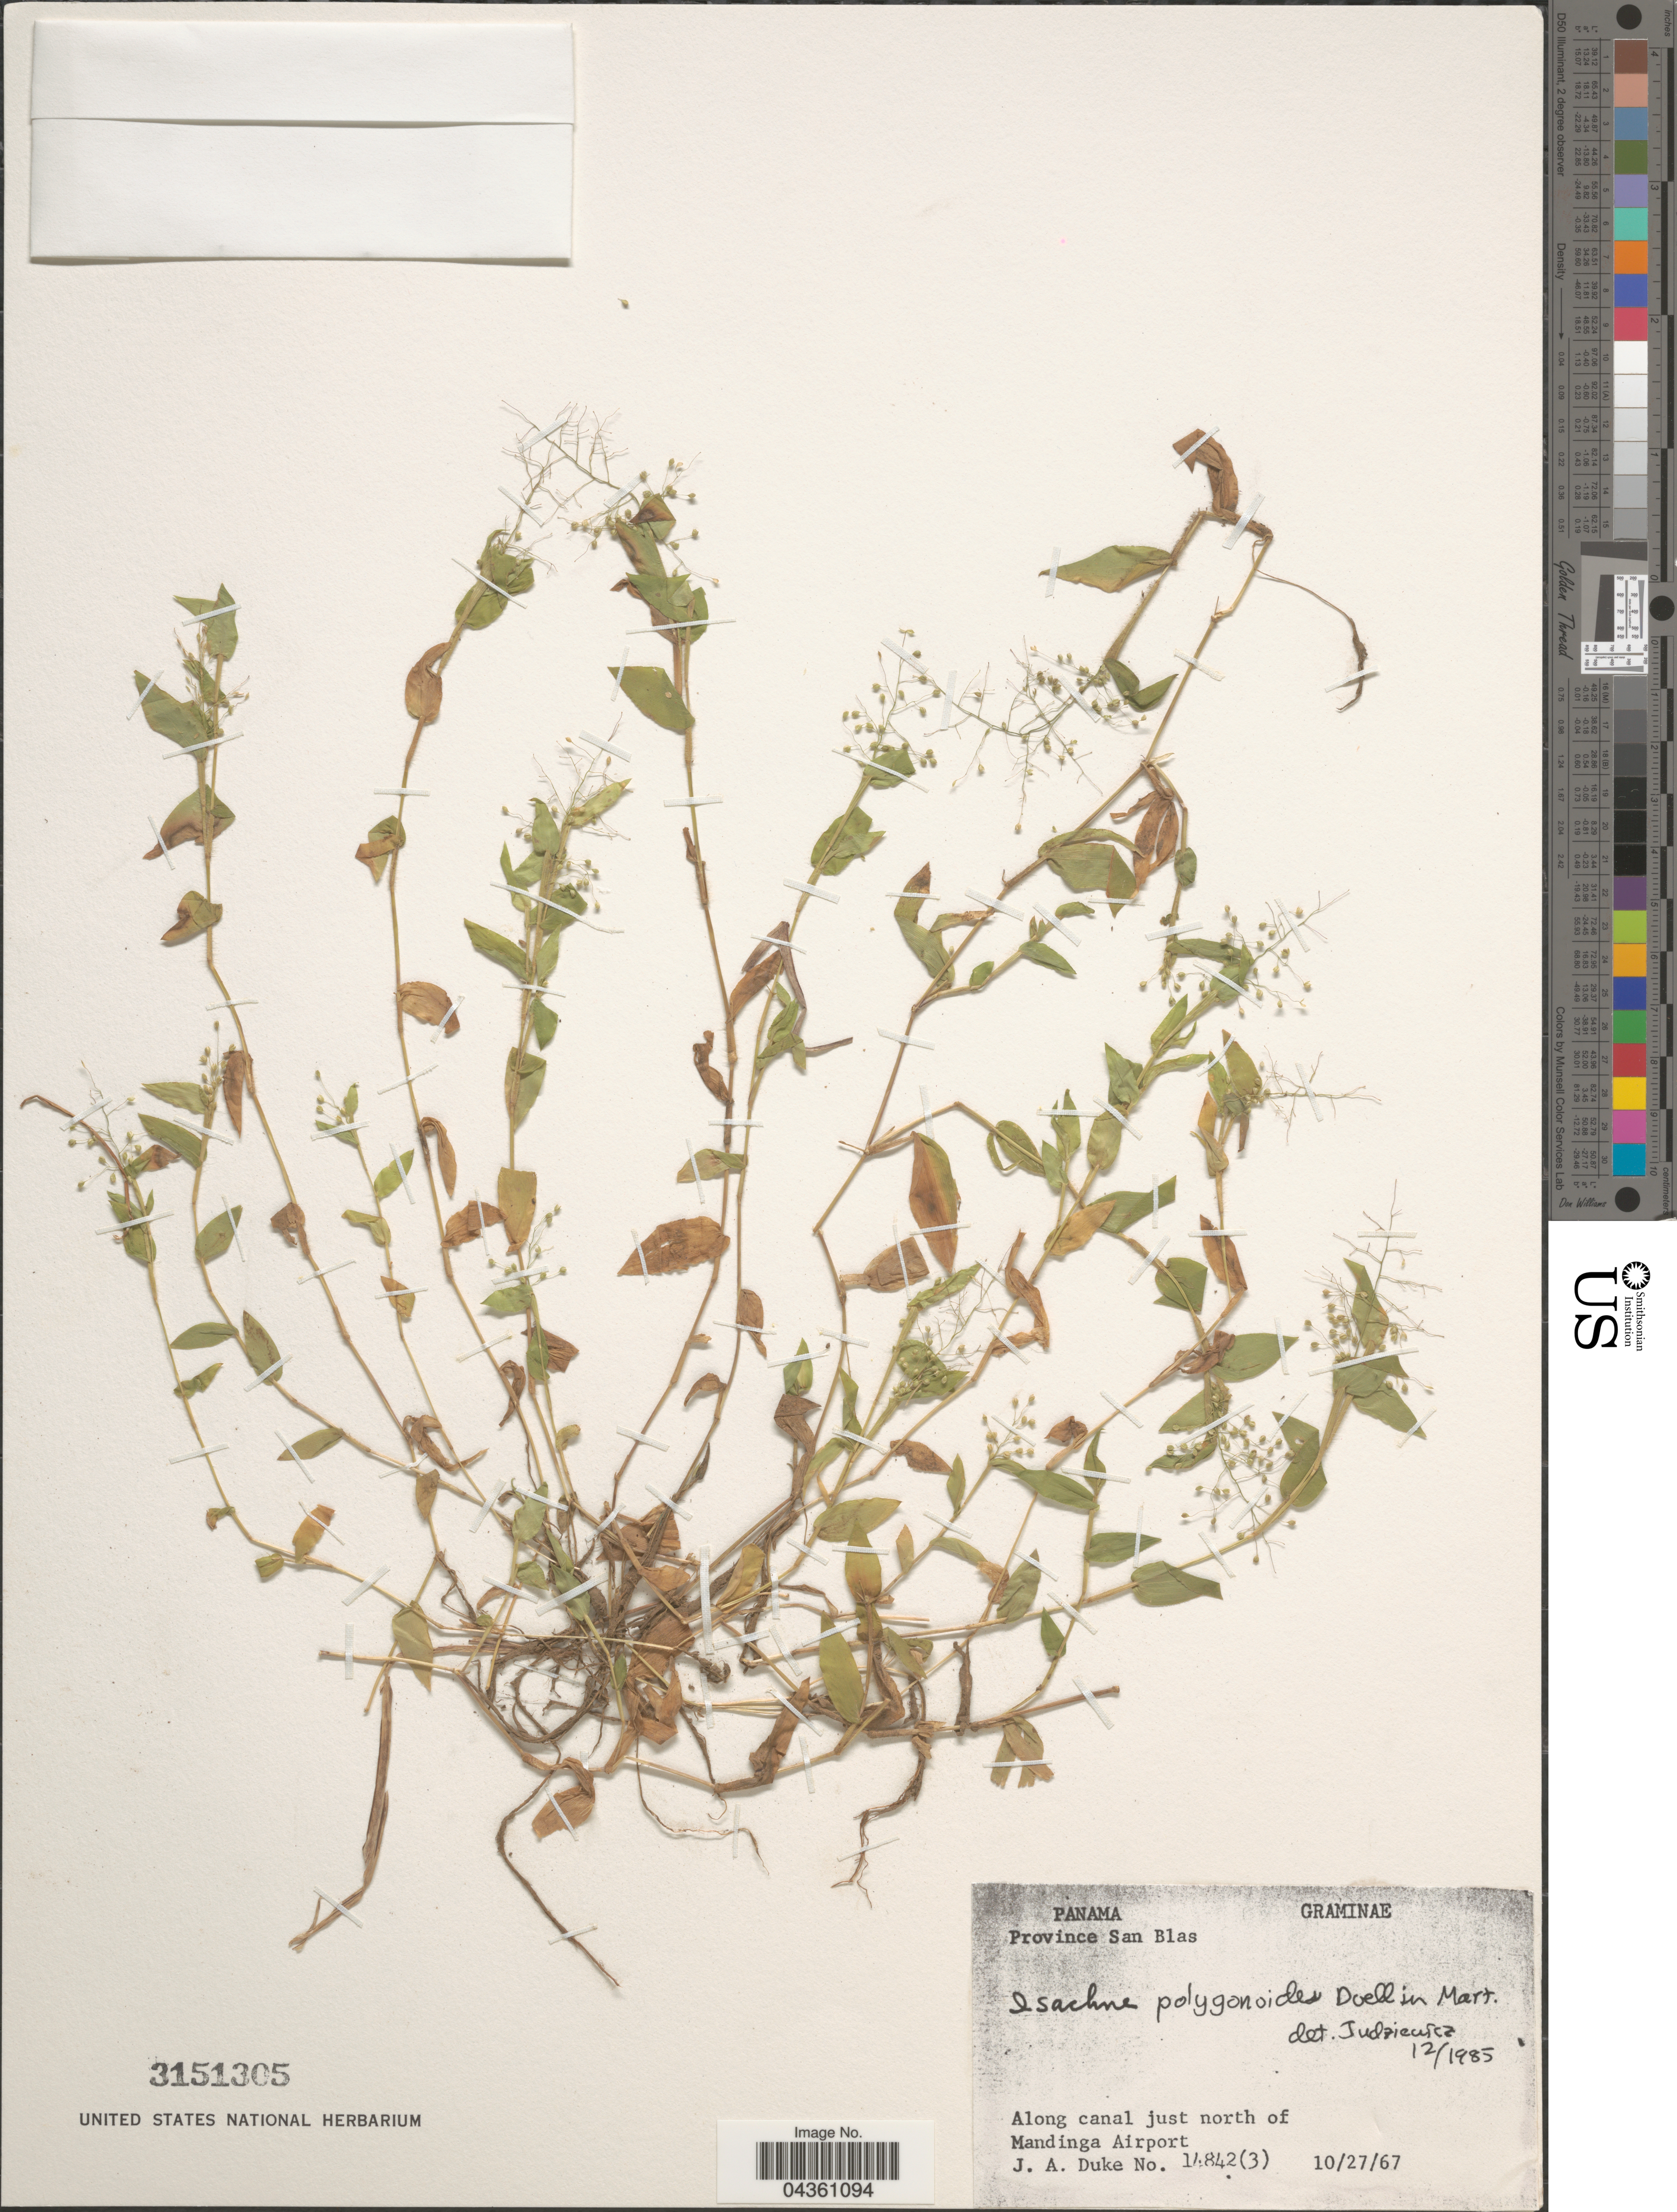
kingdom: Plantae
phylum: Tracheophyta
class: Liliopsida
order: Poales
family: Poaceae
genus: Isachne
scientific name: Isachne polygonoides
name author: (Lam.) Döll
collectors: J. A. Duke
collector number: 14842(3)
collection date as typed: Transcribed d/m/y: 27/10/67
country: Panama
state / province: Kuna Yala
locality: Province San Blas. Along canal just north of Mandinga Airport.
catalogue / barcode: US 3151305